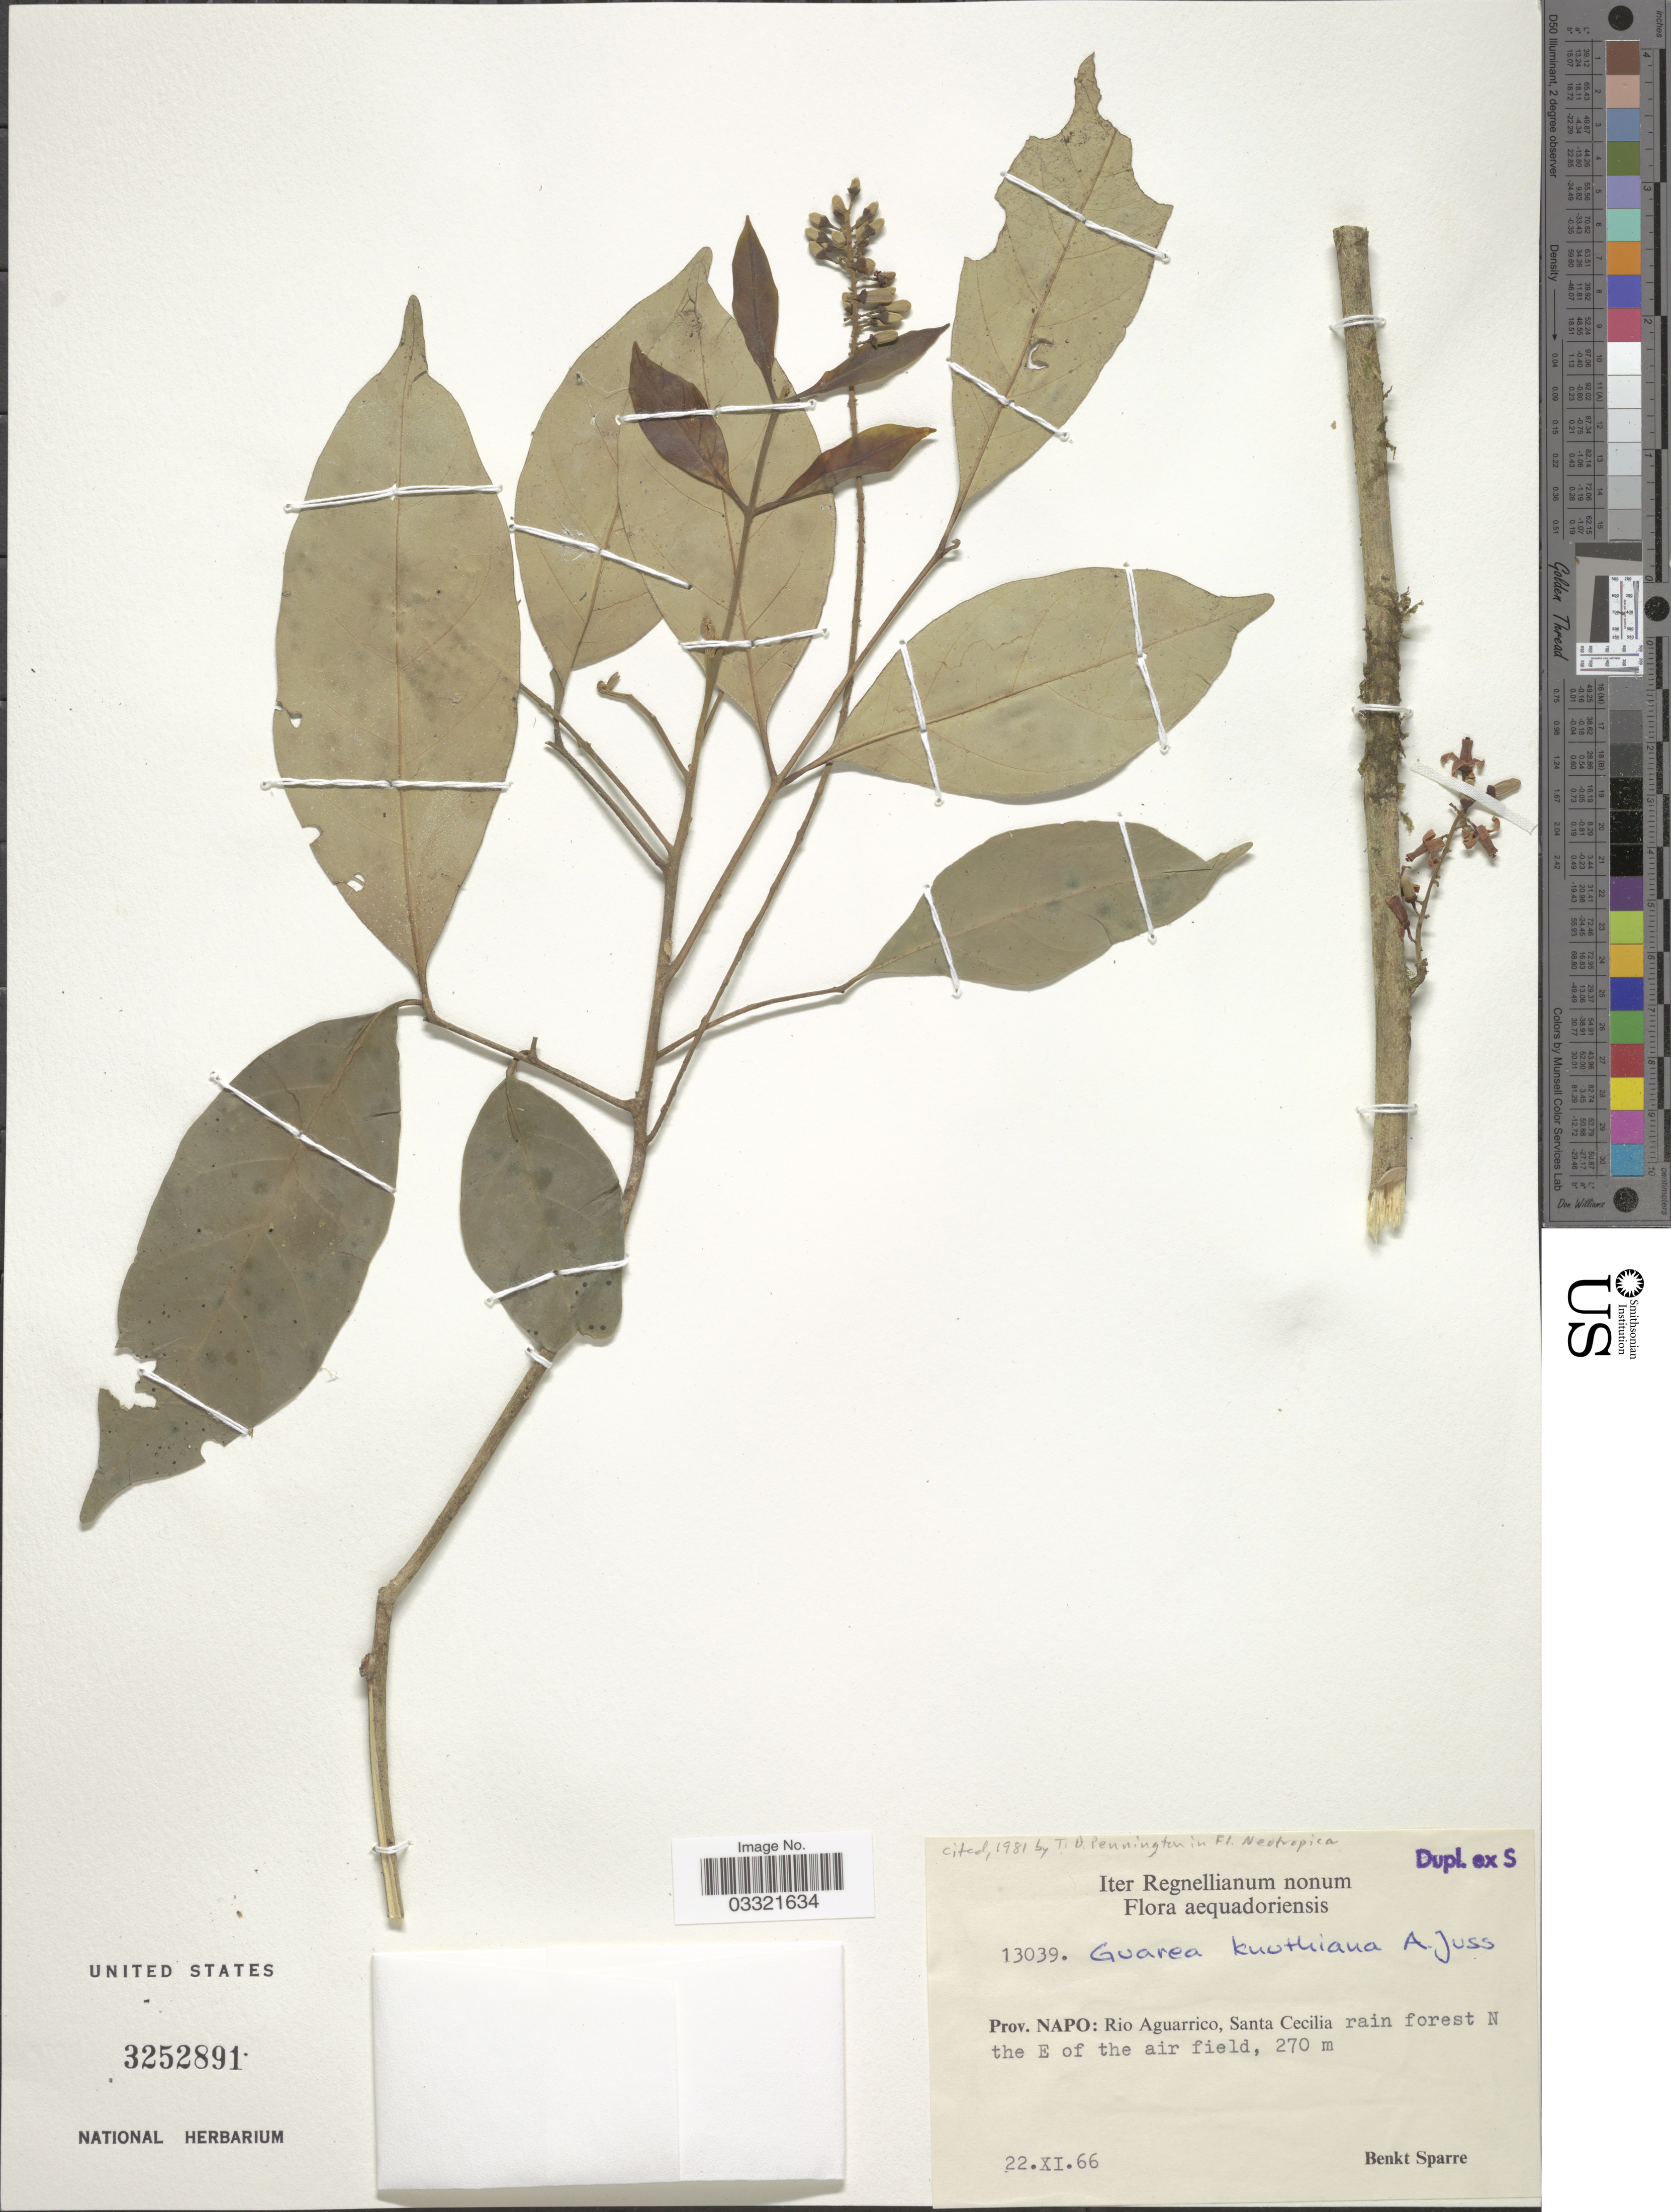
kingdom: Plantae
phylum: Tracheophyta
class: Magnoliopsida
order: Sapindales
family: Meliaceae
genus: Guarea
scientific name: Guarea kunthiana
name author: A. Juss.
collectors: B. Sparre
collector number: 13039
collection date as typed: Transcribed d/m/y: 22/11/66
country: Ecuador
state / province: Napo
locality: Prov. Napo: Rio Aguarrico, Santa Cecilia rain forest N, the E of the air field.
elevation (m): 270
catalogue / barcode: US 3252891